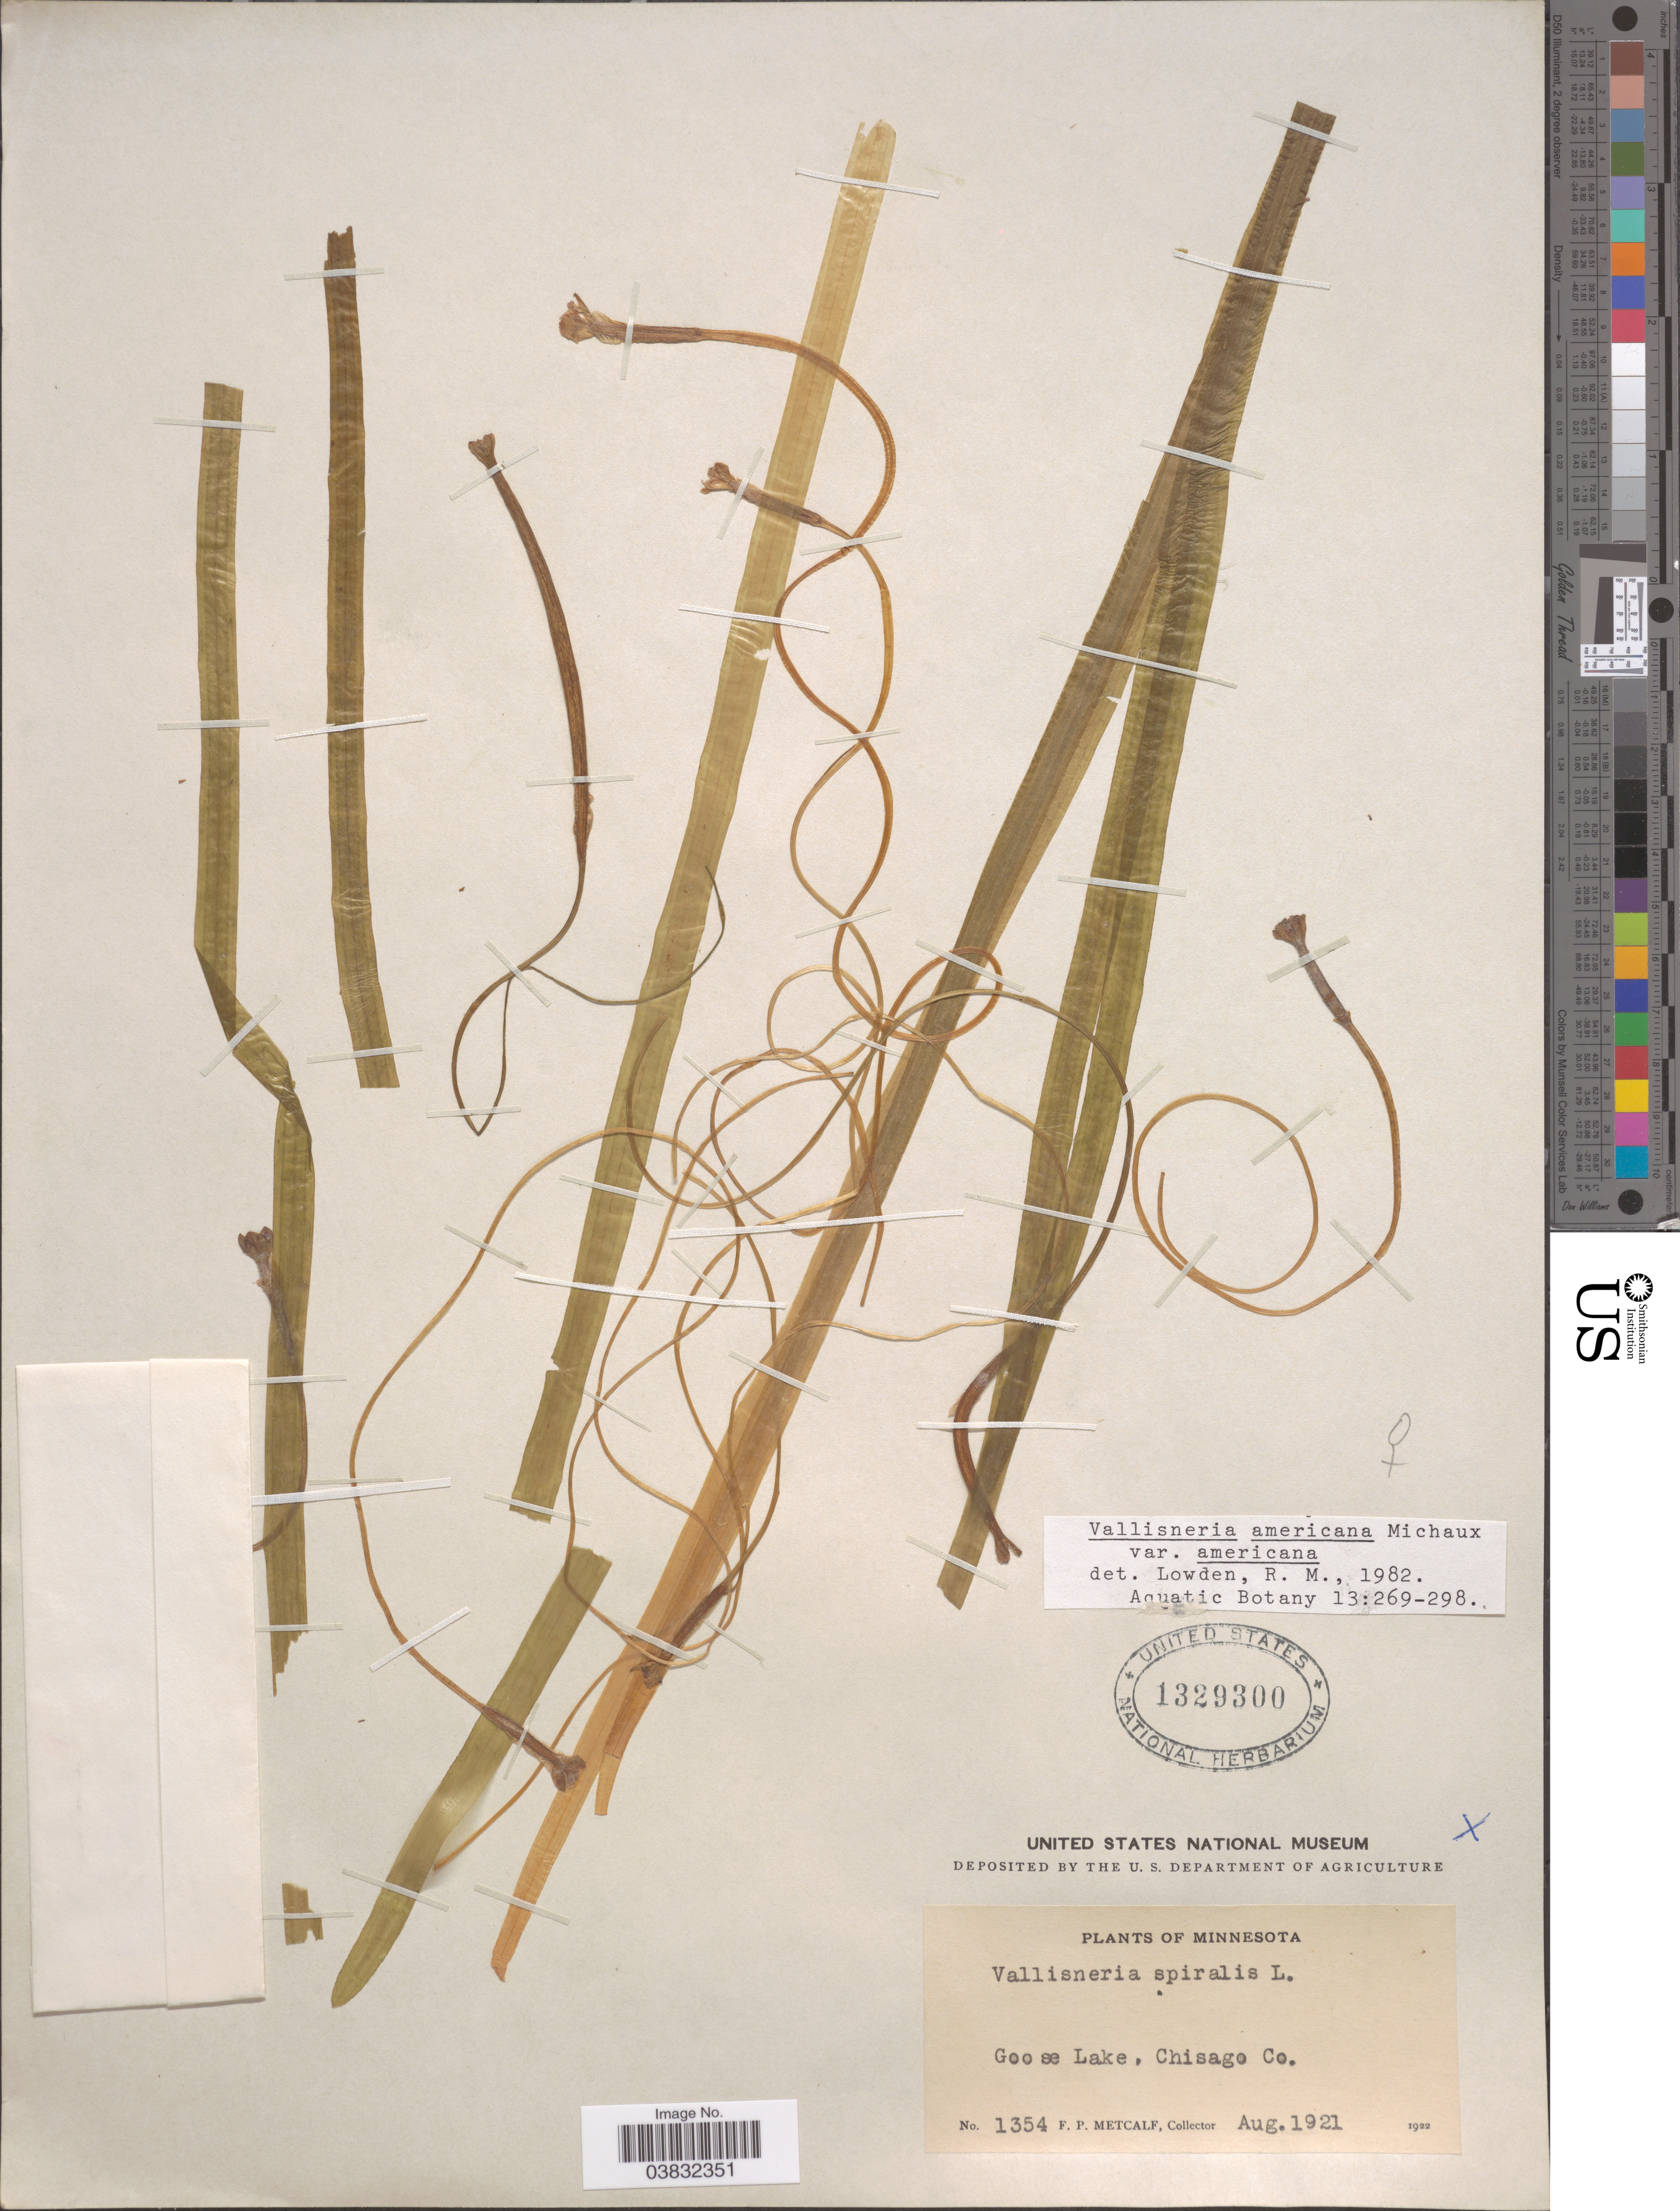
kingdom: Plantae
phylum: Tracheophyta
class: Liliopsida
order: Alismatales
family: Hydrocharitaceae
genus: Vallisneria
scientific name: Vallisneria americana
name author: Michx.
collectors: F. Metcalf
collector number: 1354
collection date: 1921-08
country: United States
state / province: Minnesota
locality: Goose Lake, Chisago Co.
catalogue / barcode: US 1329300